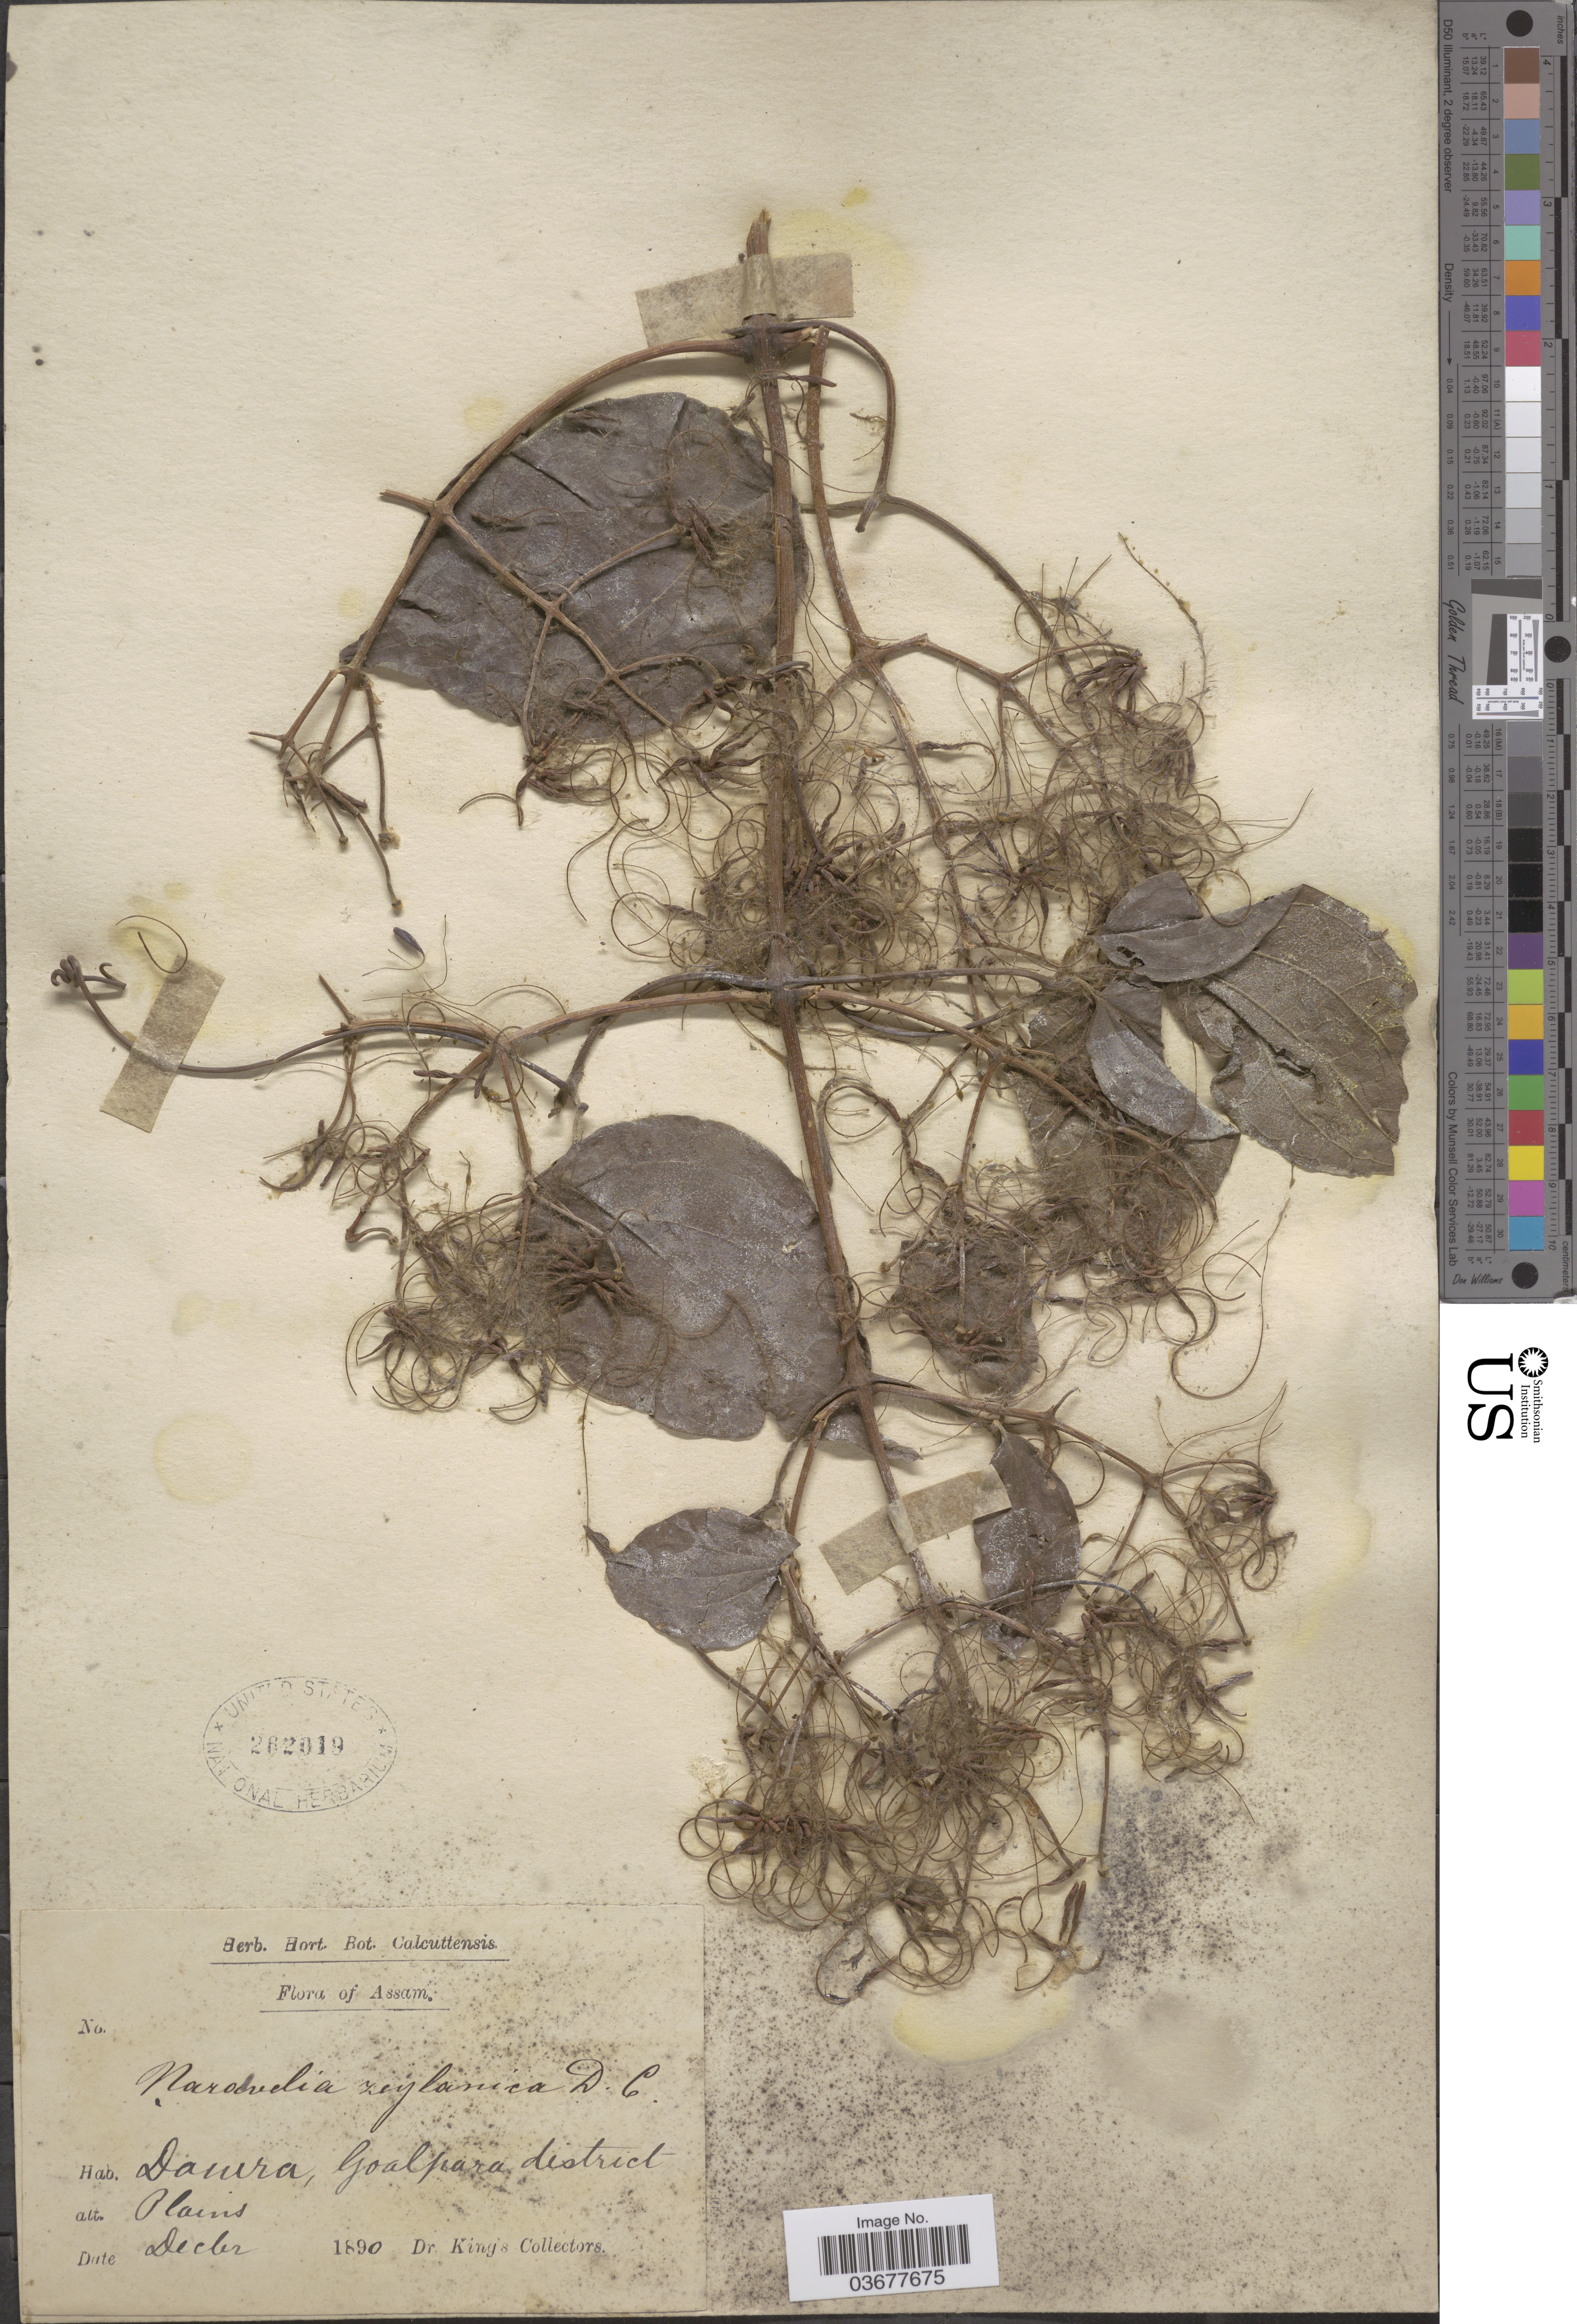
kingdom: Plantae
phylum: Tracheophyta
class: Magnoliopsida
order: Ranunculales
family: Ranunculaceae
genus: Clematis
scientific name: Clematis zeylanica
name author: (L.) Poir.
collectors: Dr. King's collector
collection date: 1890-12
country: India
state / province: Assam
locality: Dawra, Goalpara district. Plains.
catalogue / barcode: US 262019